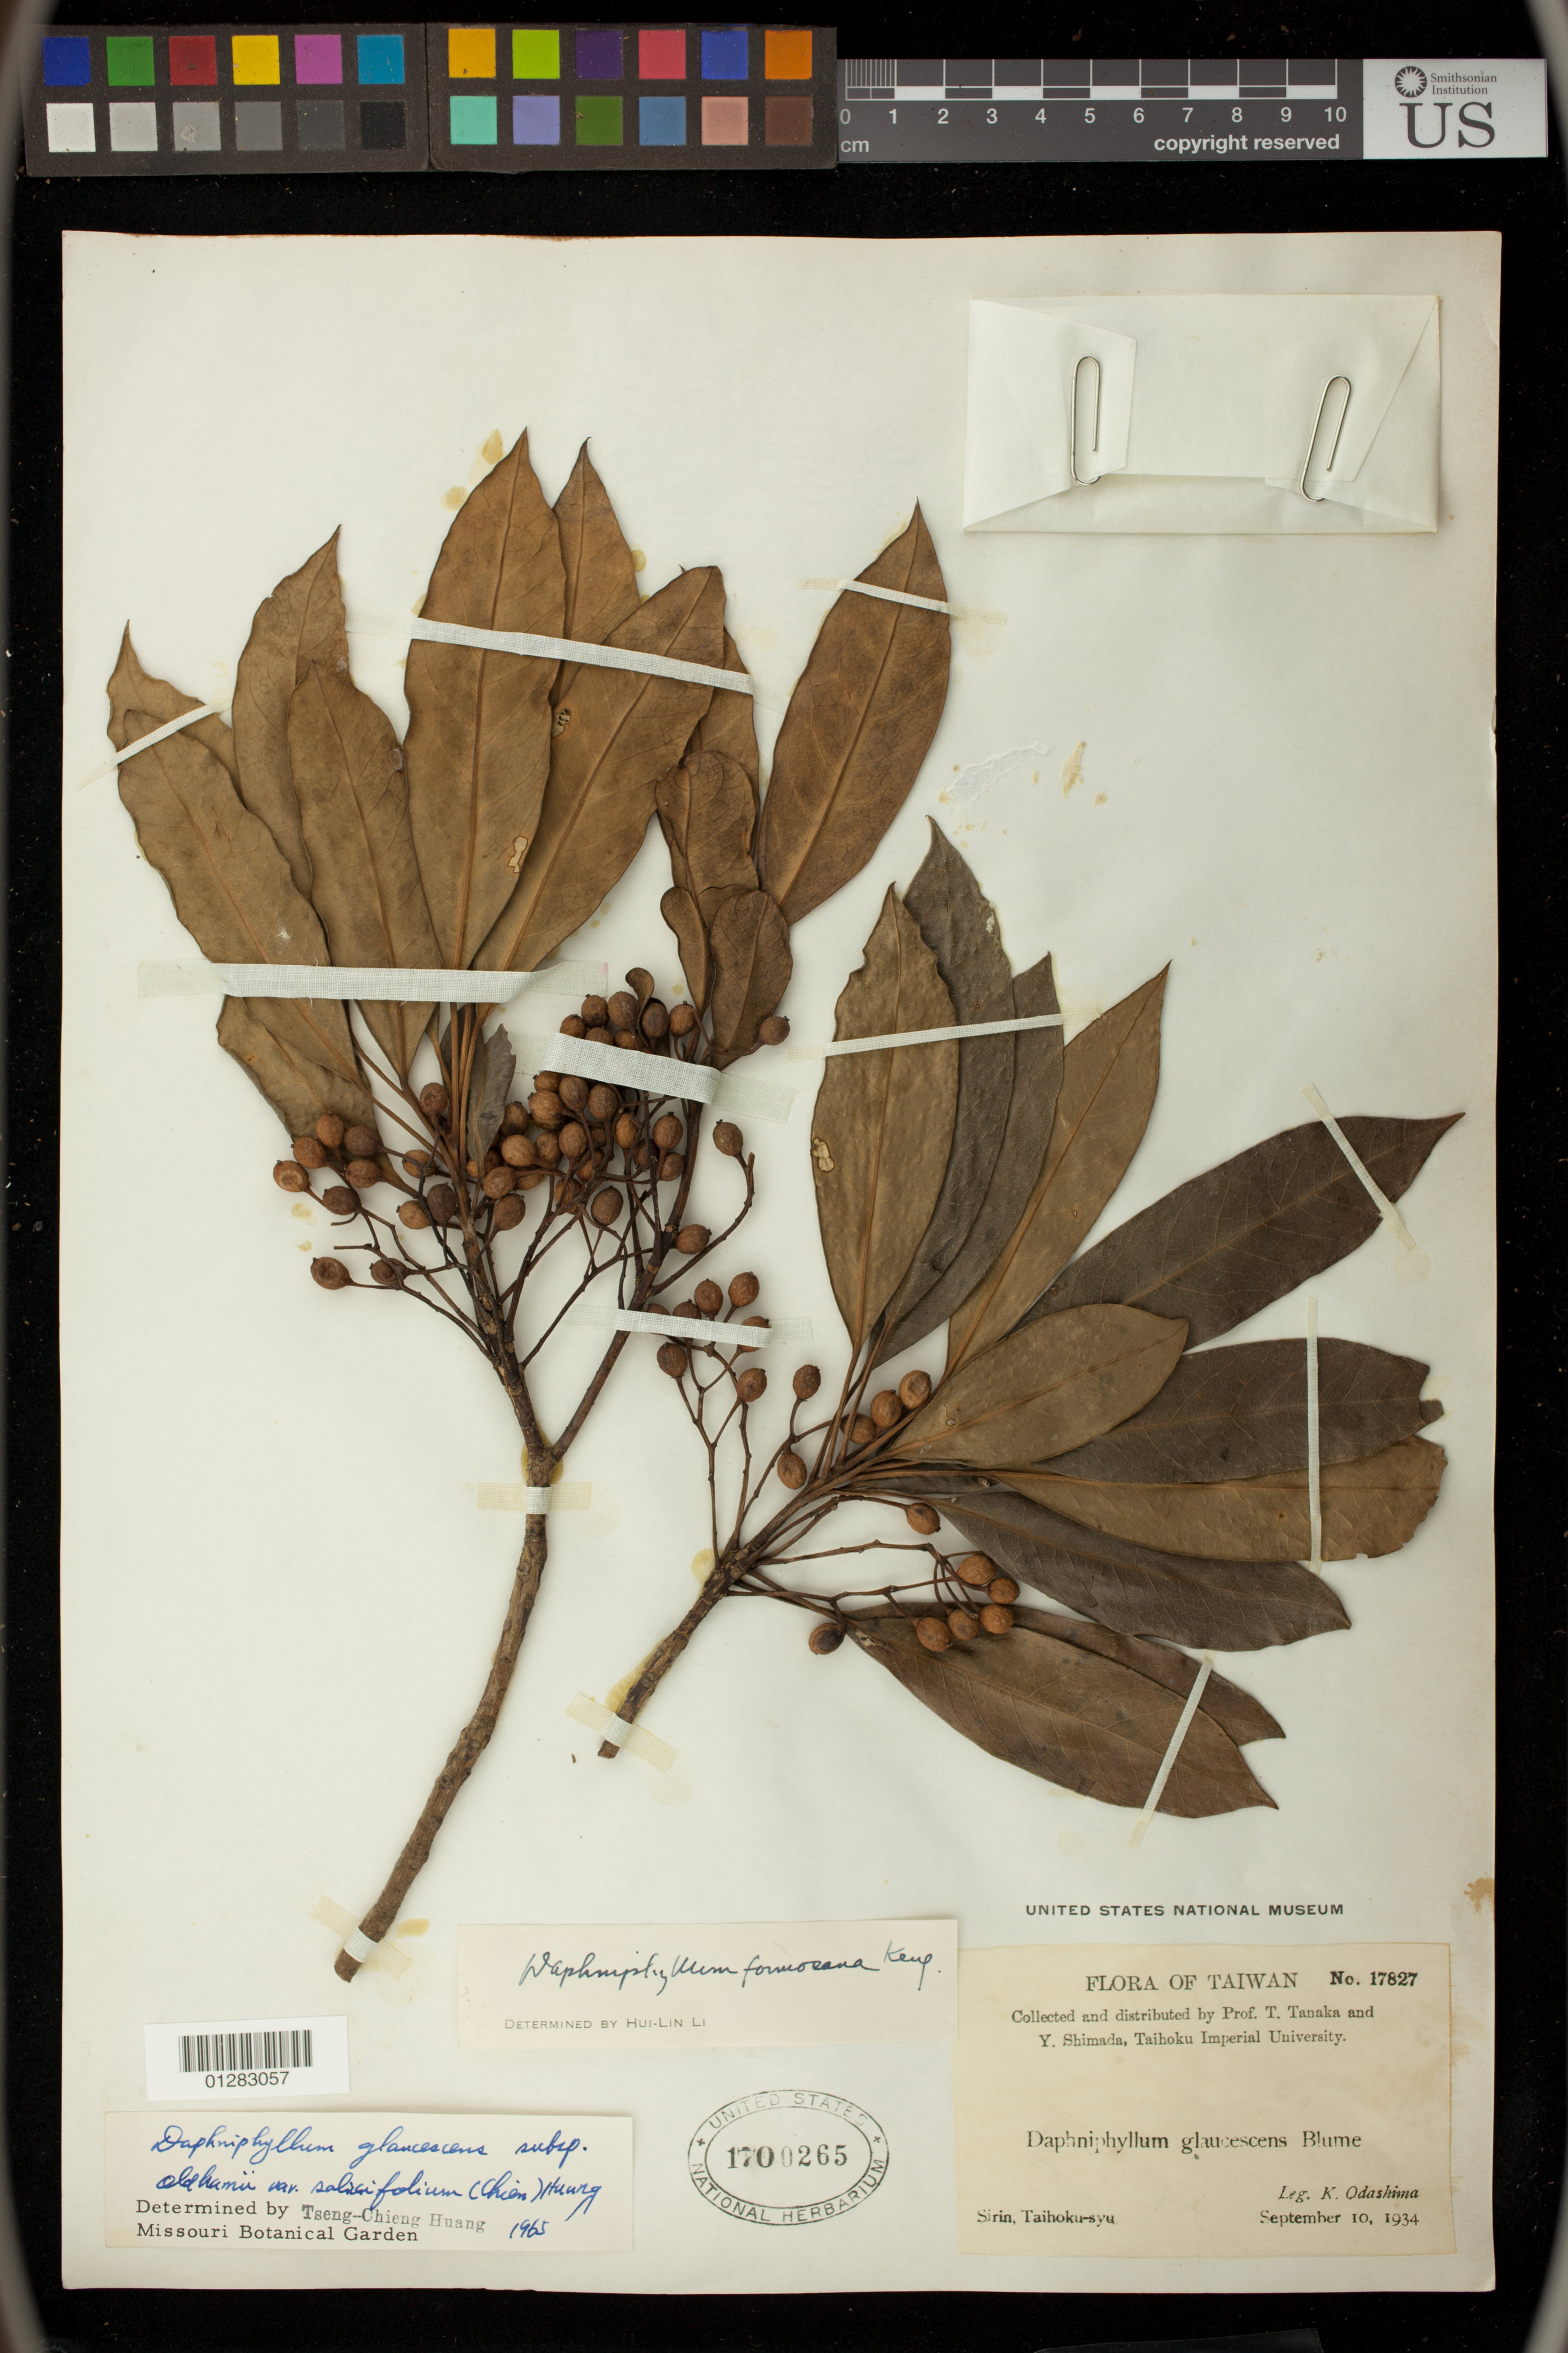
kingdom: Plantae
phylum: Tracheophyta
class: Magnoliopsida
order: Saxifragales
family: Daphniphyllaceae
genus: Daphniphyllum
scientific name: Daphniphyllum glaucescens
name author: Blume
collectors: K. Odashima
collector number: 17827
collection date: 1934-09-10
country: Taiwan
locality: Sirin, Taihoku-syu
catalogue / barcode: US 1700265